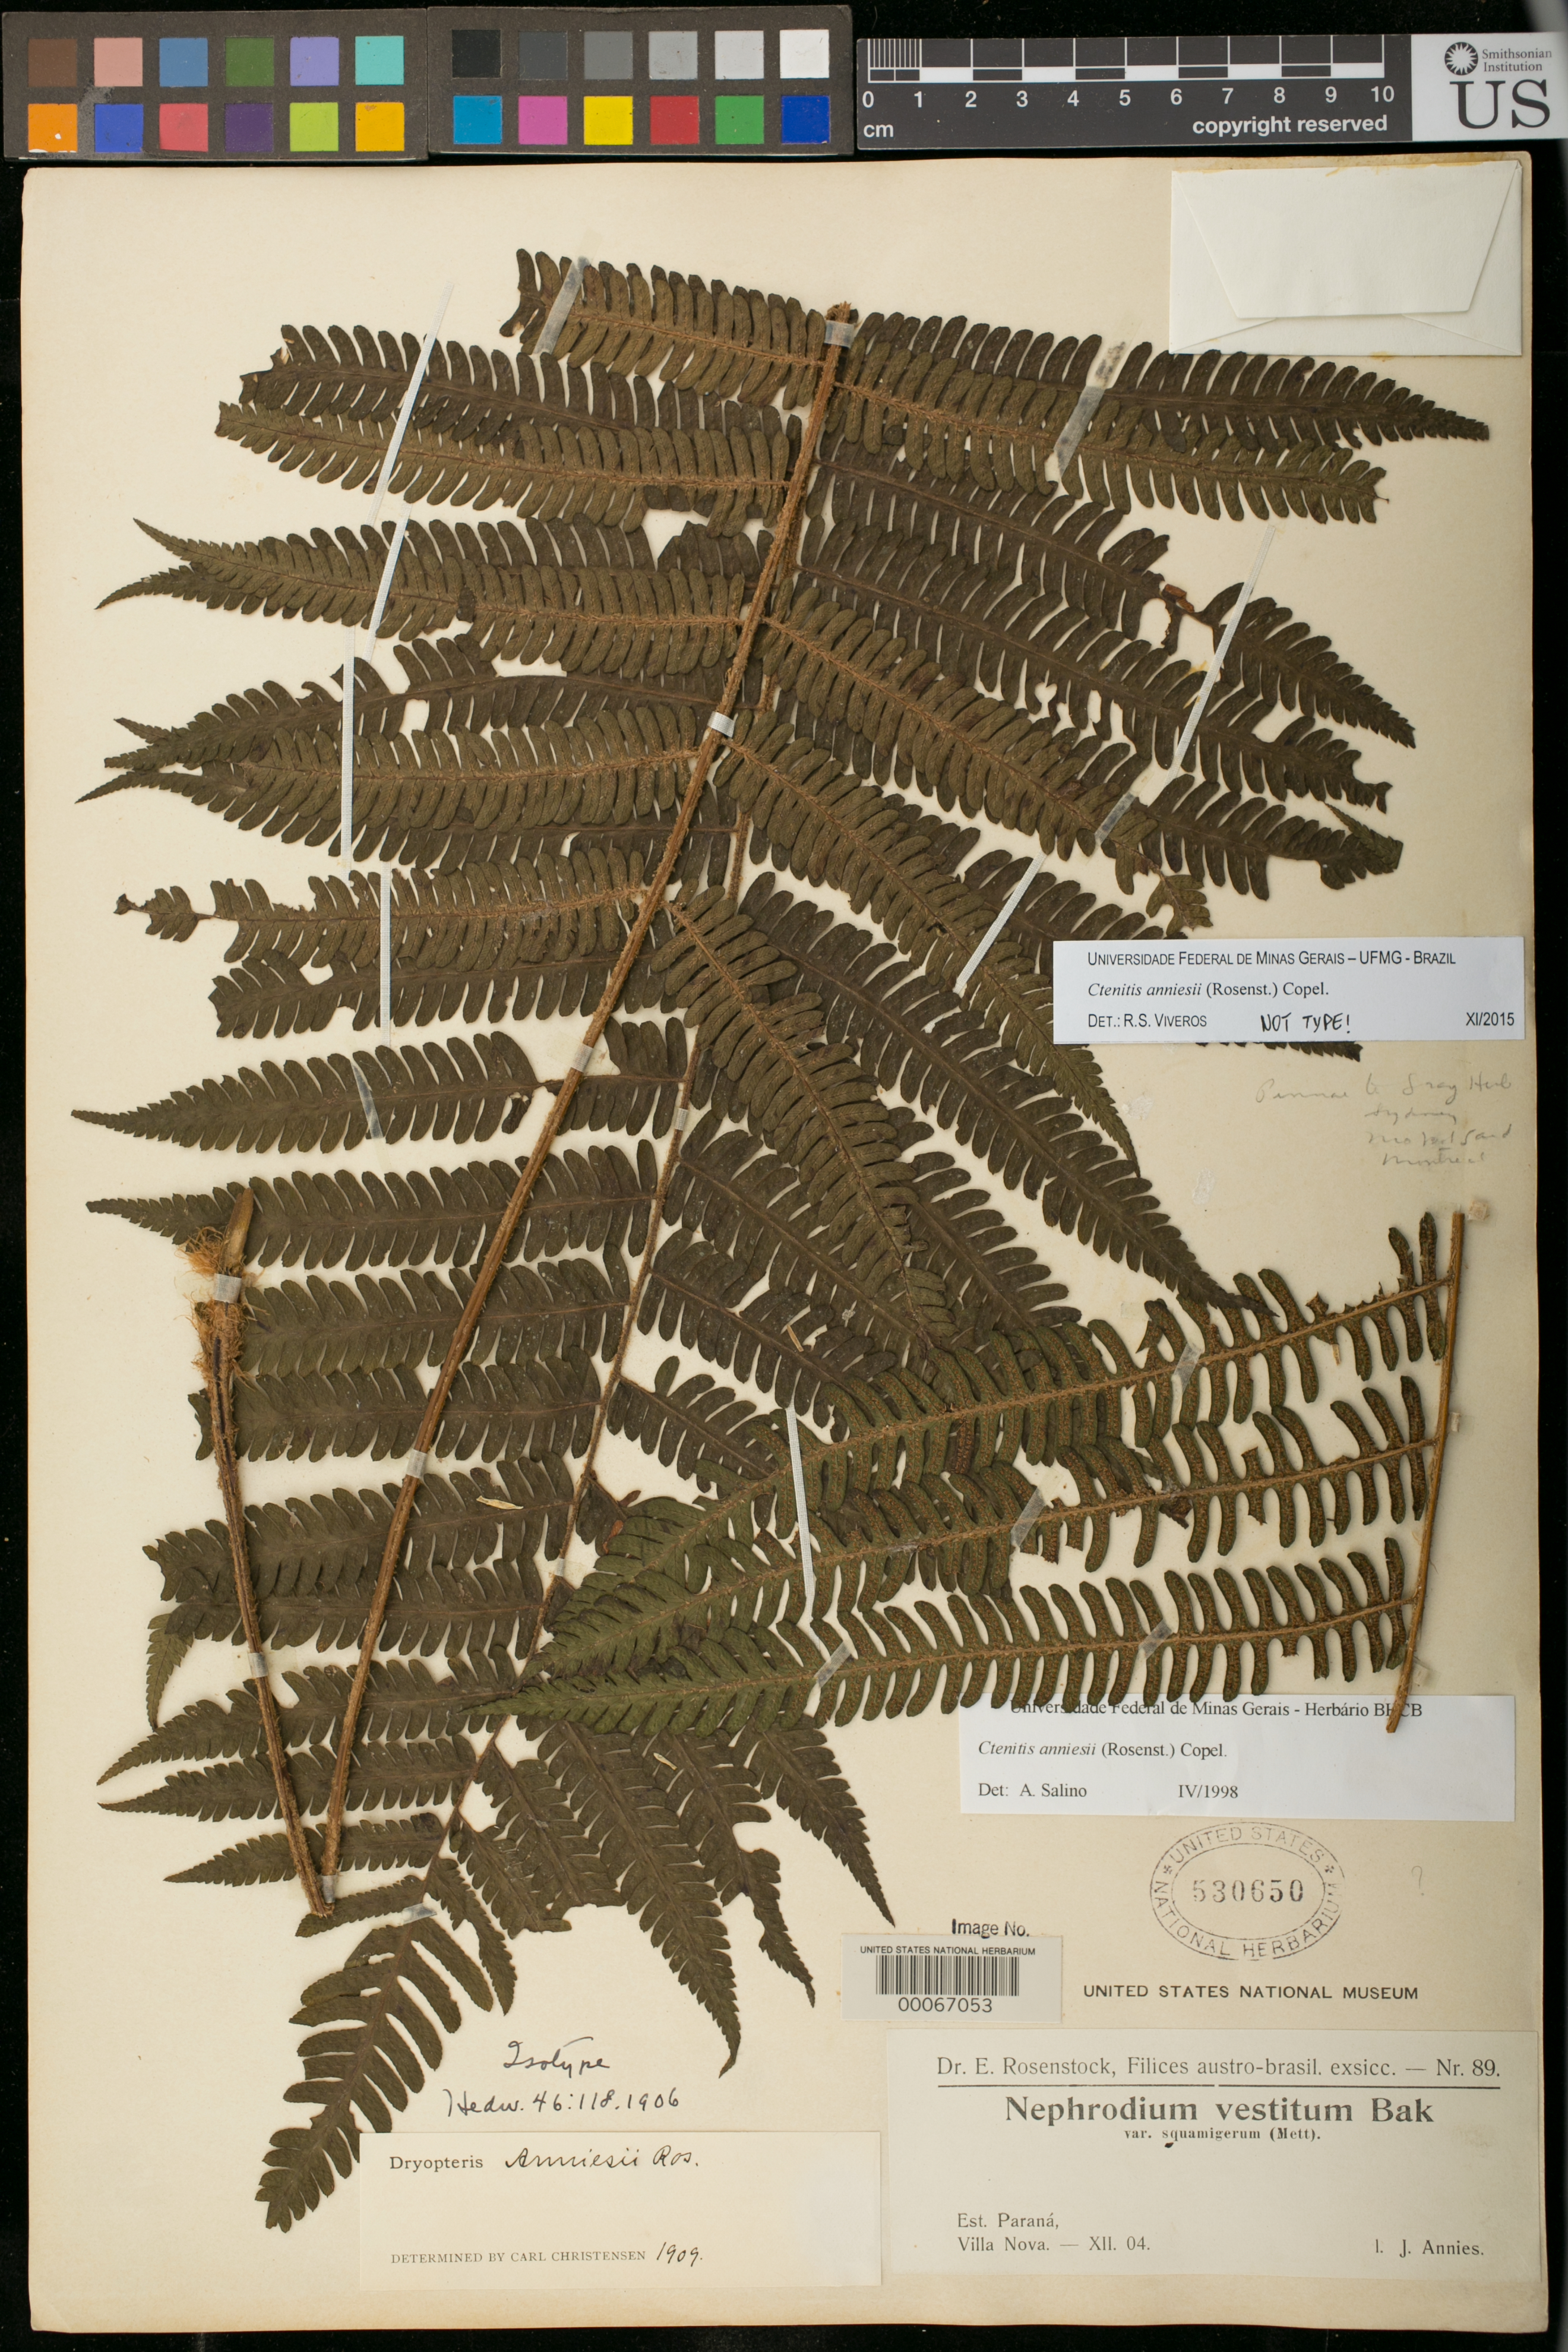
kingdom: Plantae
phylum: Tracheophyta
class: Polypodiopsida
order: Polypodiales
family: Dryopteridaceae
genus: Dryopteris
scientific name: Dryopteris anniesii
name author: Rosenst.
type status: Possible Isosyntype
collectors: J. Annies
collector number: Rosenstock Exsicc. 89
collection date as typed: XII. 04.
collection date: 1904-12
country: Brazil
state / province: Paraná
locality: Villa Nova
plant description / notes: Number on label (89) represents Rosenstock's exsicc. number; specimens bearing this number at other herbaria represent 2 (or more) Annies collections made on different dates. Type cited in protologue without any collection date, "III: Villa Nova, Lucenstrasse, im Hochwald (A. n. 42b)". Annotated as "not type" by R.S. Viveros (2015)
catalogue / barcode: US 530650